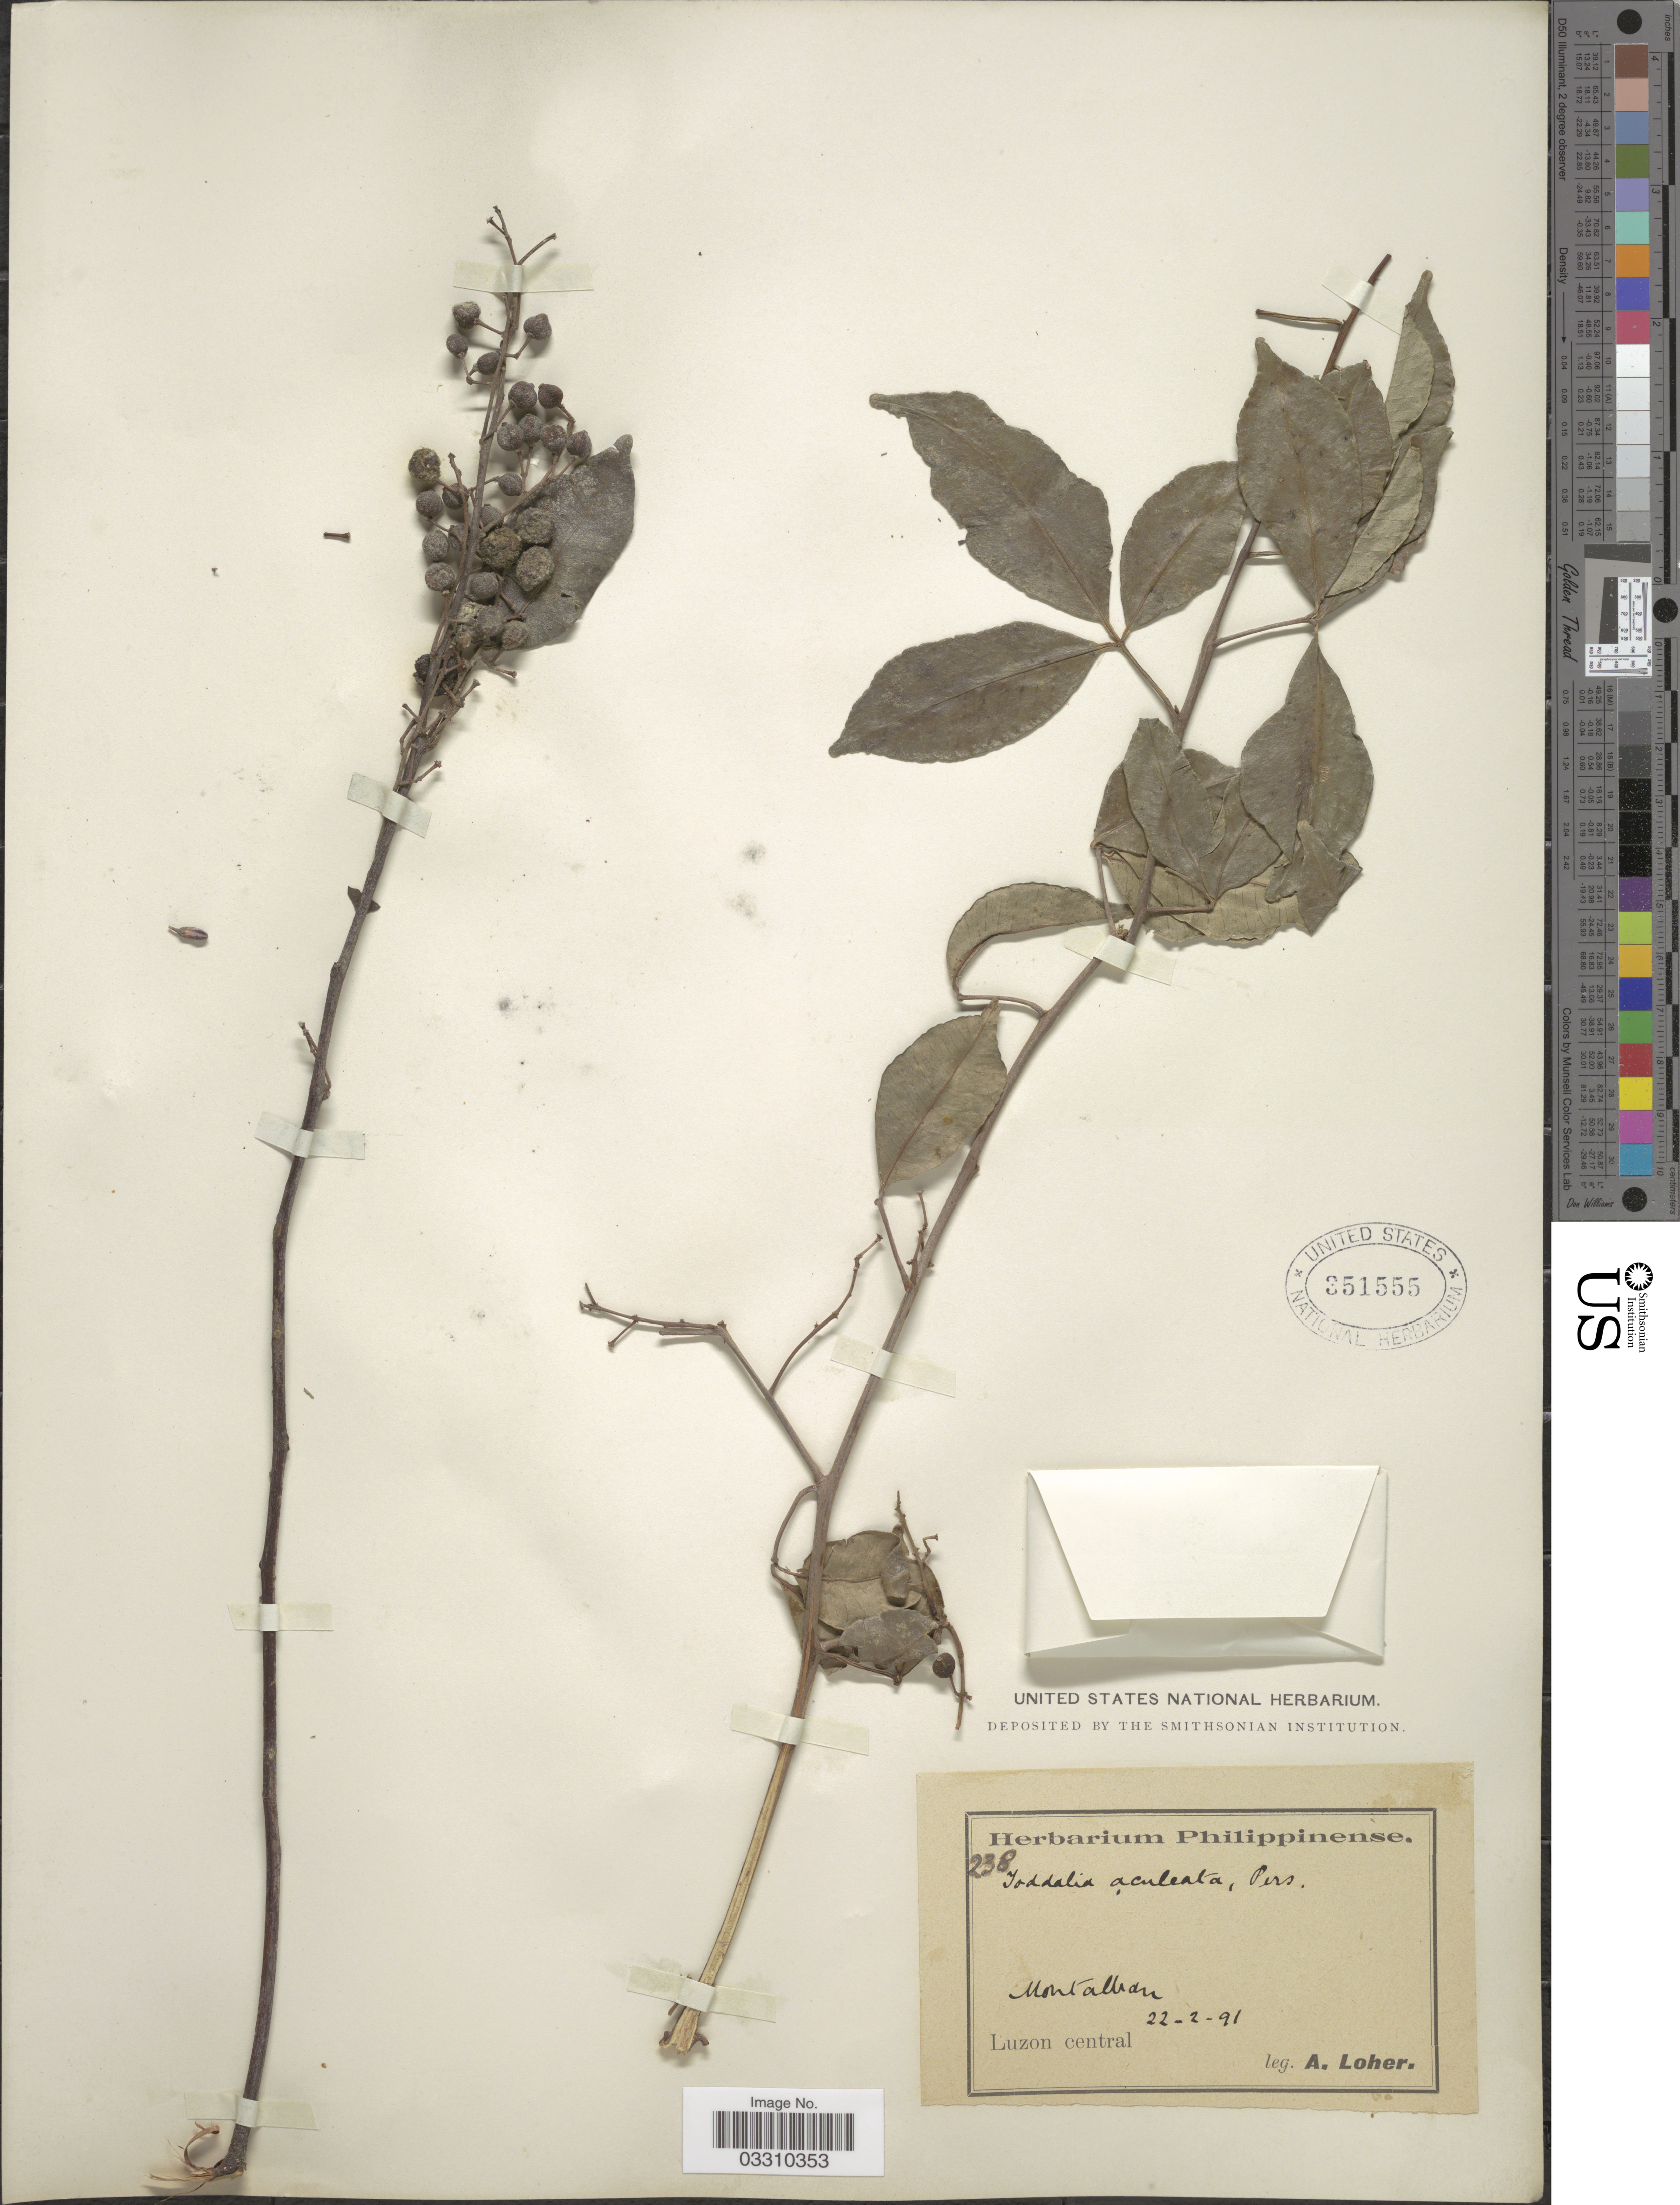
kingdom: Plantae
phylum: Tracheophyta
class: Magnoliopsida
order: Sapindales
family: Rutaceae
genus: Zanthoxylum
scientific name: Zanthoxylum asiaticum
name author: (L.) Appelhans et al.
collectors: A. Loher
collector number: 238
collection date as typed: Transcribed d/m/y: 22/2/91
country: Philippines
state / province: Central Luzon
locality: Montalban. Luzon central.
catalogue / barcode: US 351555